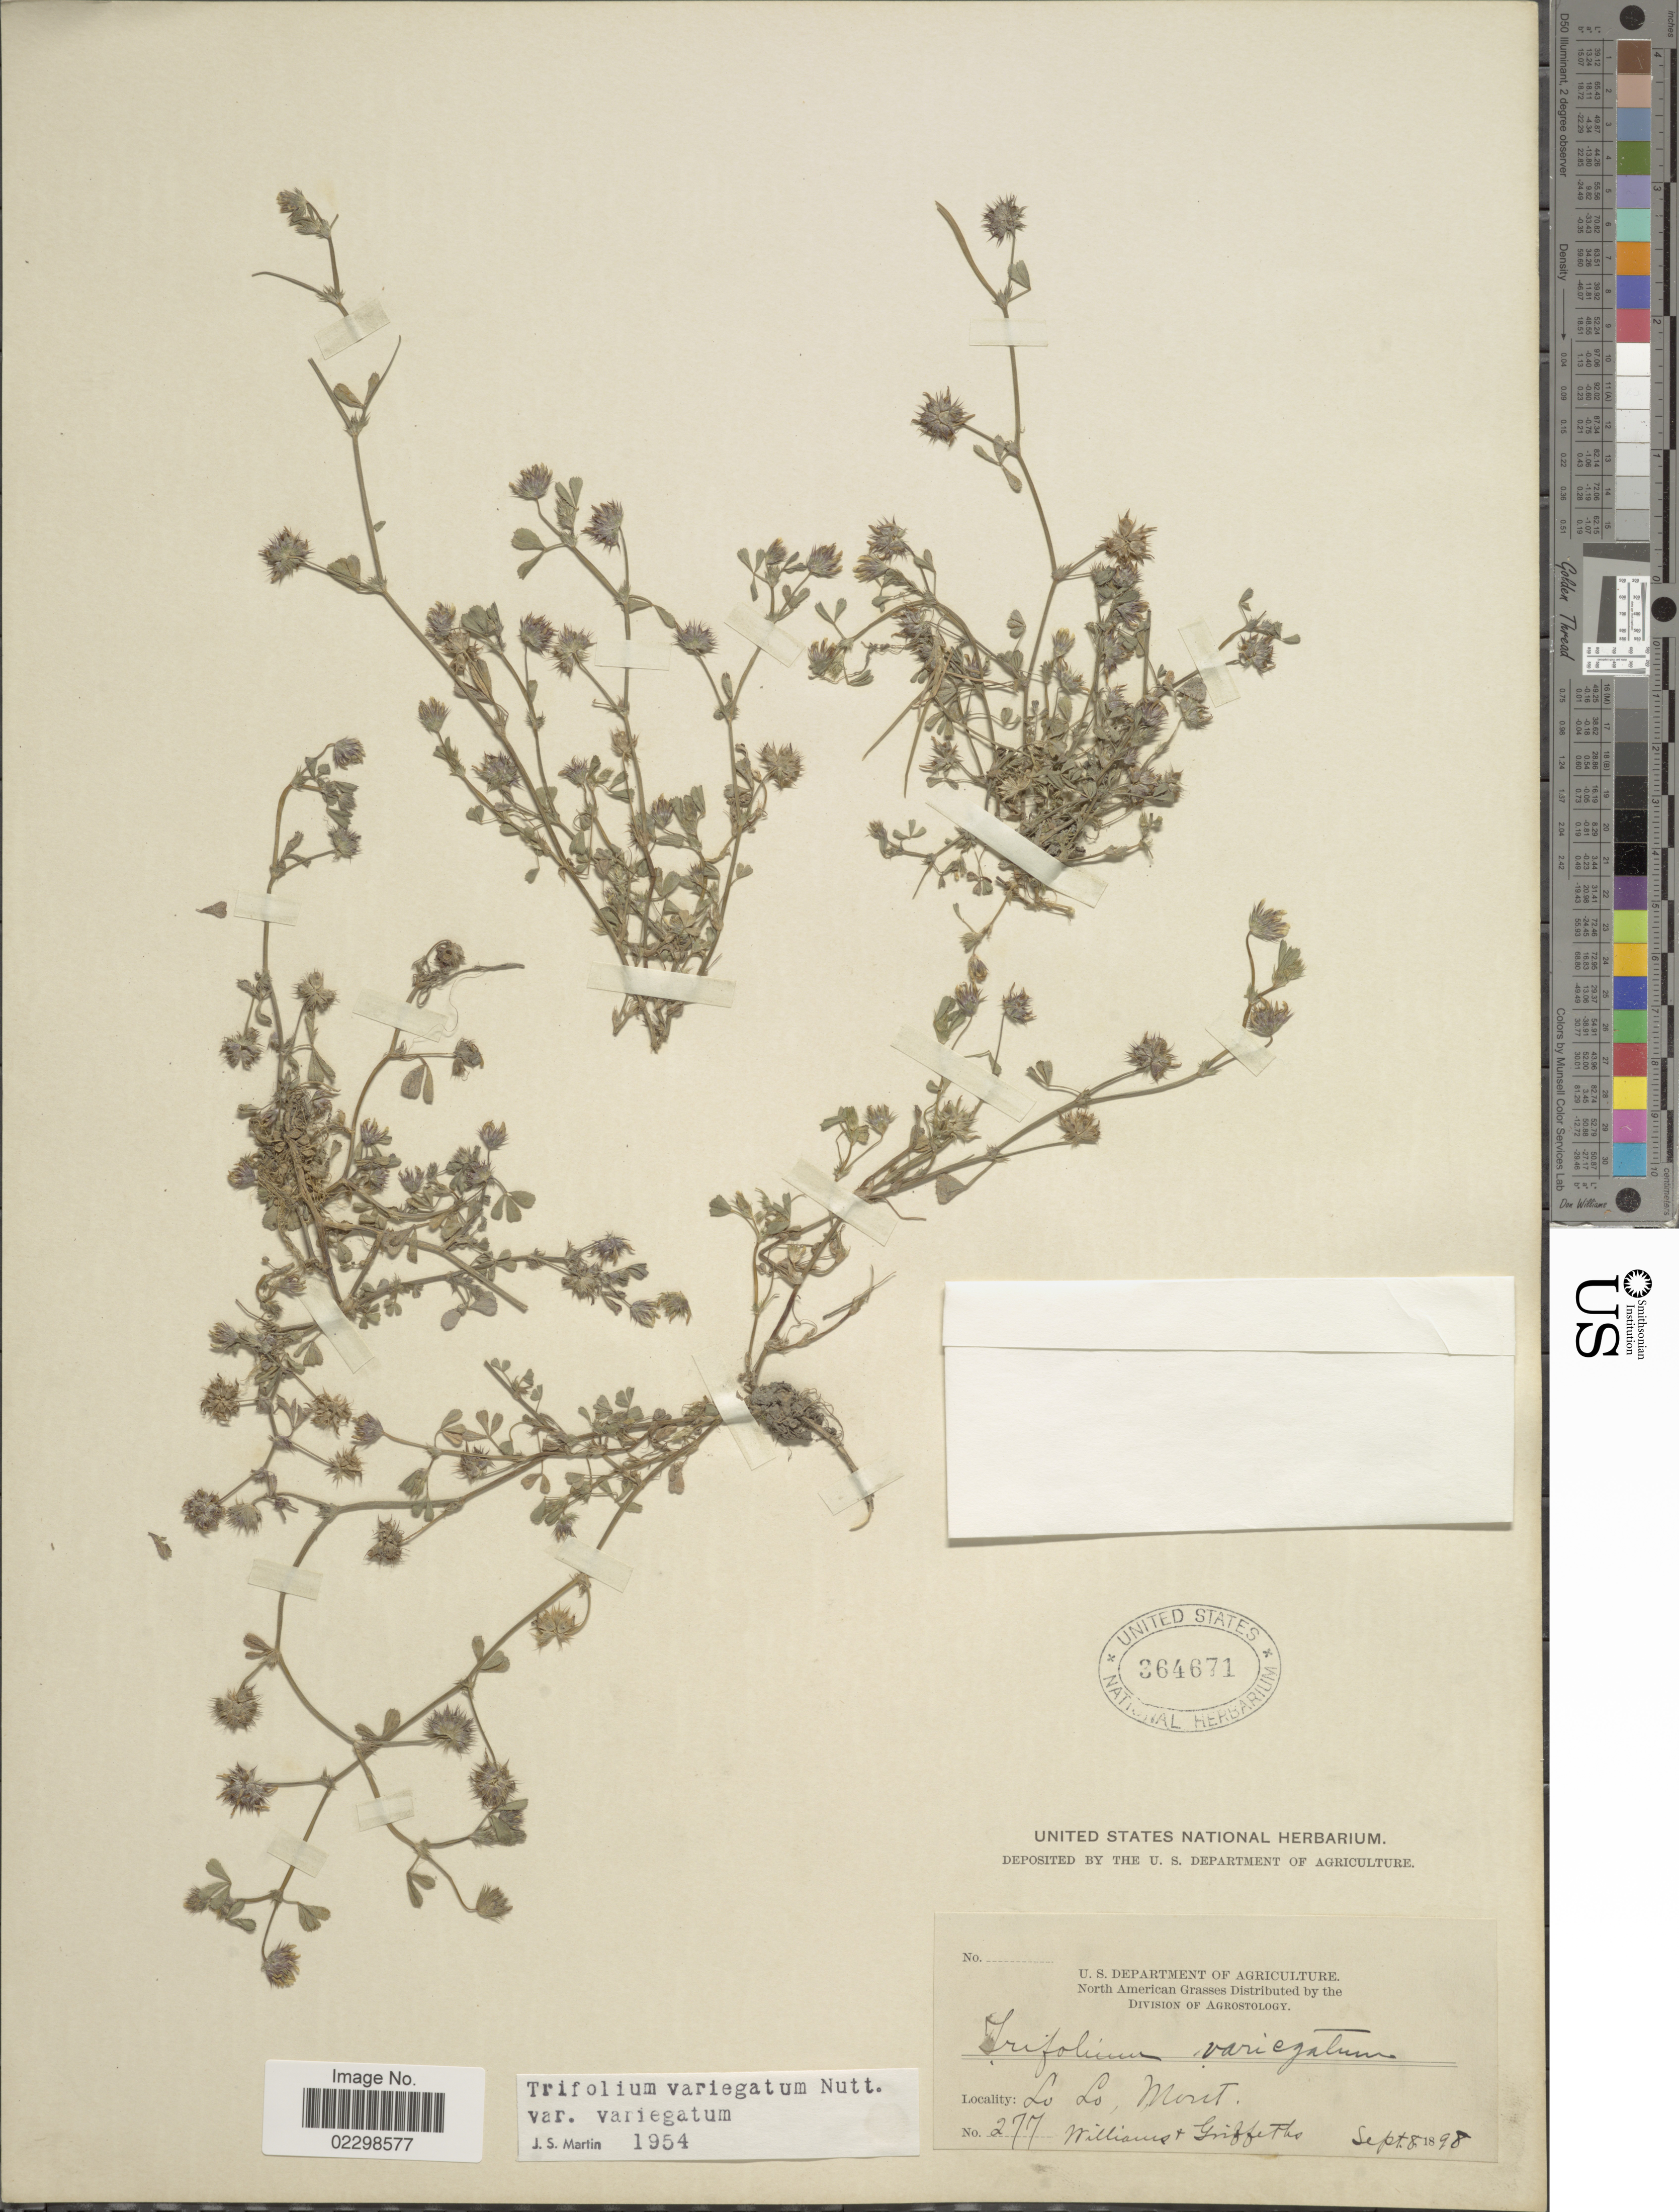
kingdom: Plantae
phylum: Tracheophyta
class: Magnoliopsida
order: Fabales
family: Fabaceae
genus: Trifolium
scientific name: Trifolium variegatum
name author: Nutt.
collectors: -- Williams & -- Griffiths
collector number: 277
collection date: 1898-09-08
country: United States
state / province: Montana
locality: Lo Lo, Mont,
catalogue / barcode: US 364671